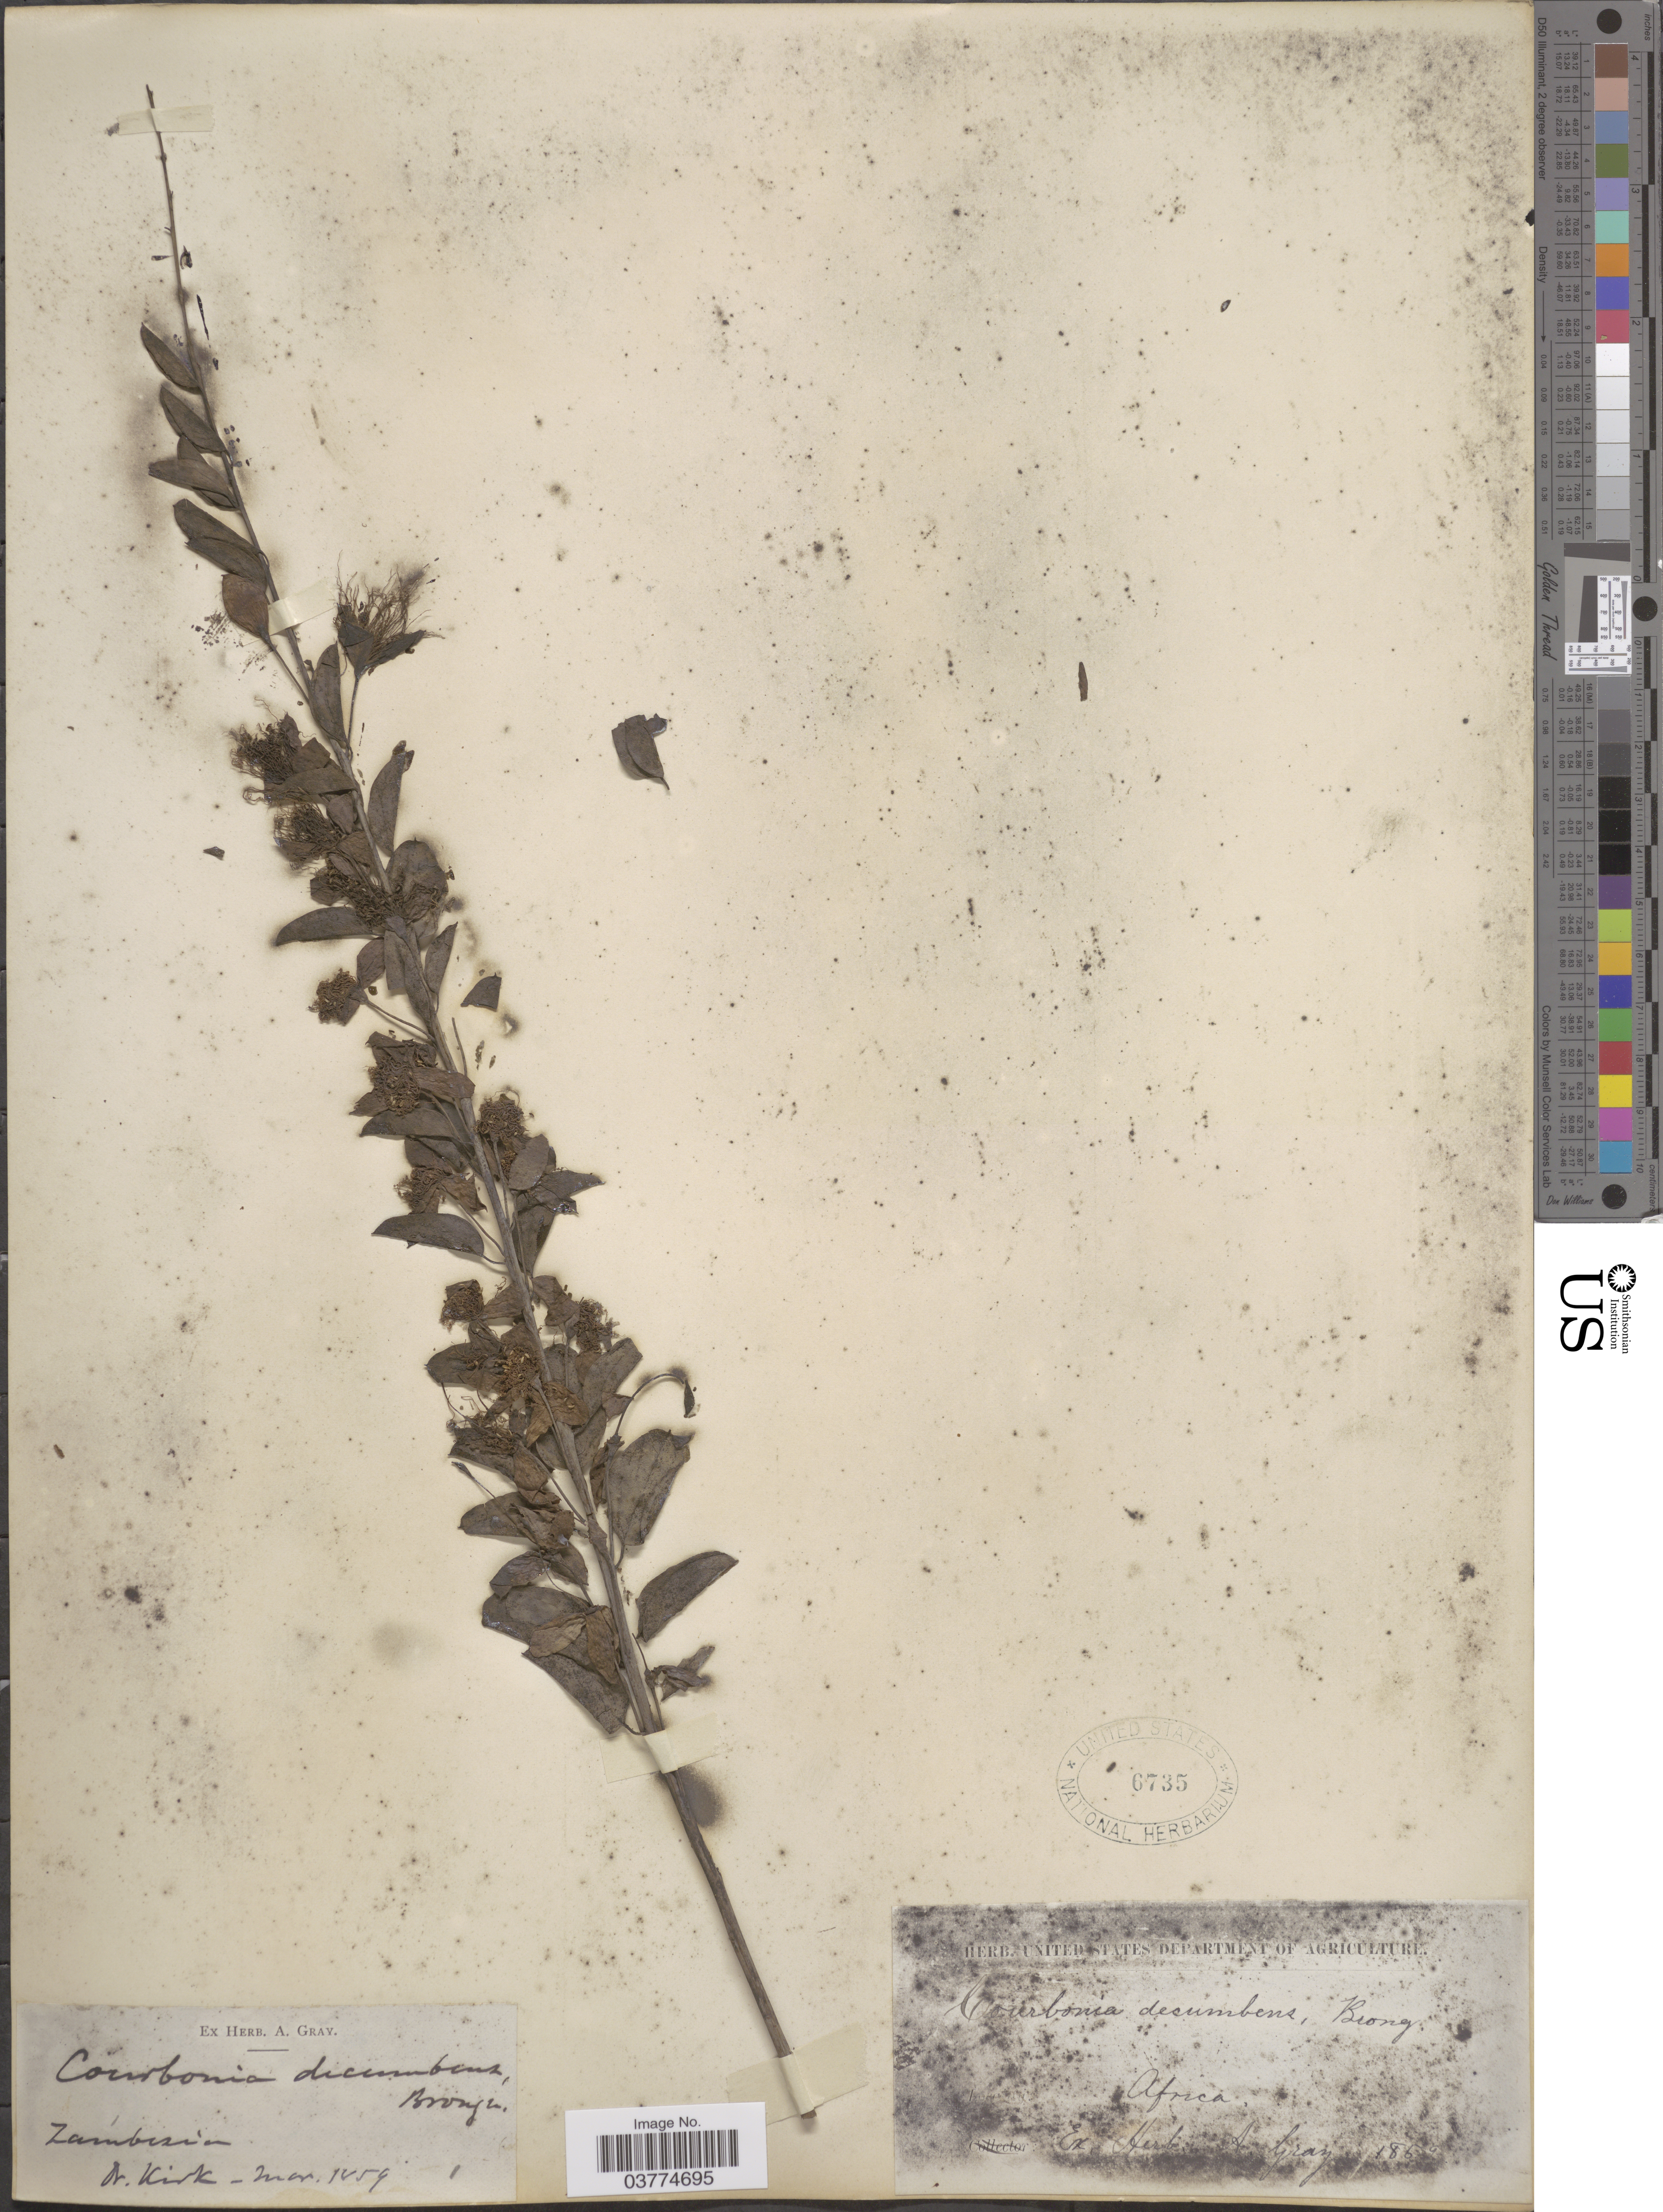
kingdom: Plantae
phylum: Tracheophyta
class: Magnoliopsida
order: Brassicales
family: Capparaceae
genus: Maerua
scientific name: Maerua decumbens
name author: (Brongn.) DeWolf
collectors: -. Kirk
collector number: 1*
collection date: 1859-03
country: Mozambique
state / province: Zambezia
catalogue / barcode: US 6735